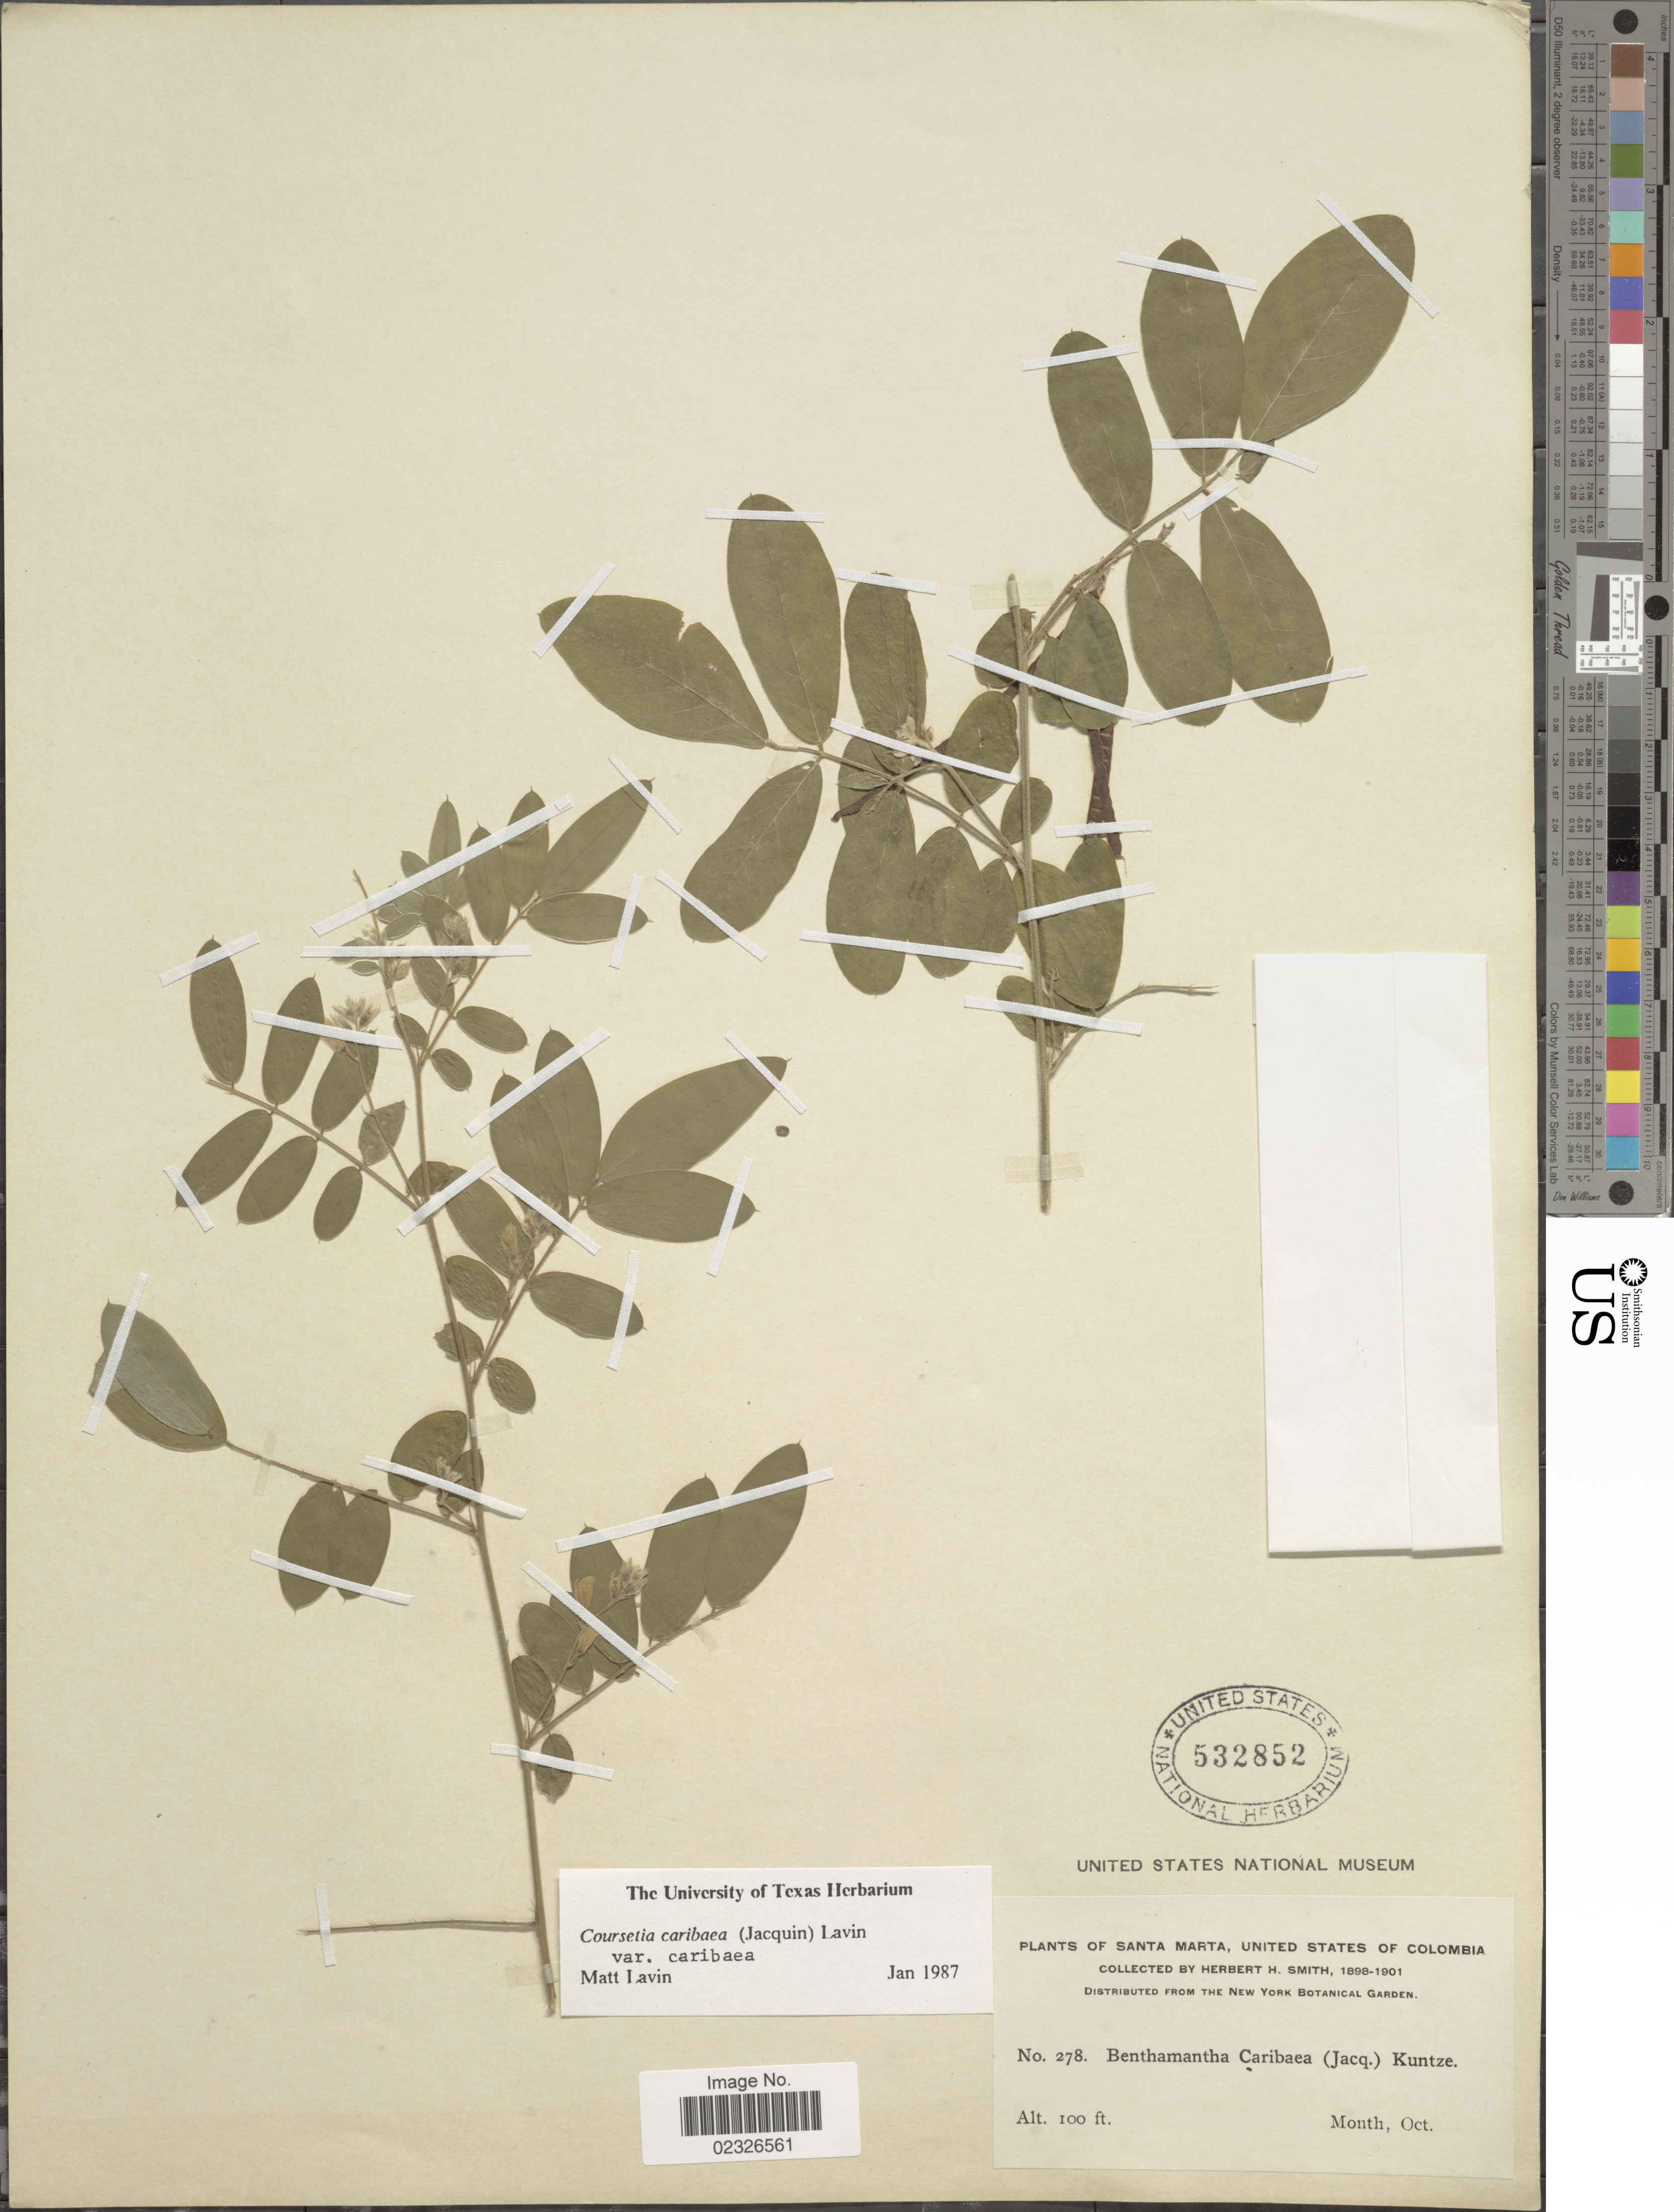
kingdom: Plantae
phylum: Tracheophyta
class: Magnoliopsida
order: Fabales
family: Fabaceae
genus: Coursetia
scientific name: Coursetia caribaea var. caribaea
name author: (Jacq.) Lavin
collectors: Herbert H. Smith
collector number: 278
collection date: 1898-10/1901-10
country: Colombia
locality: Santa Marta, United States of Colombia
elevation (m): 30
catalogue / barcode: US 532852